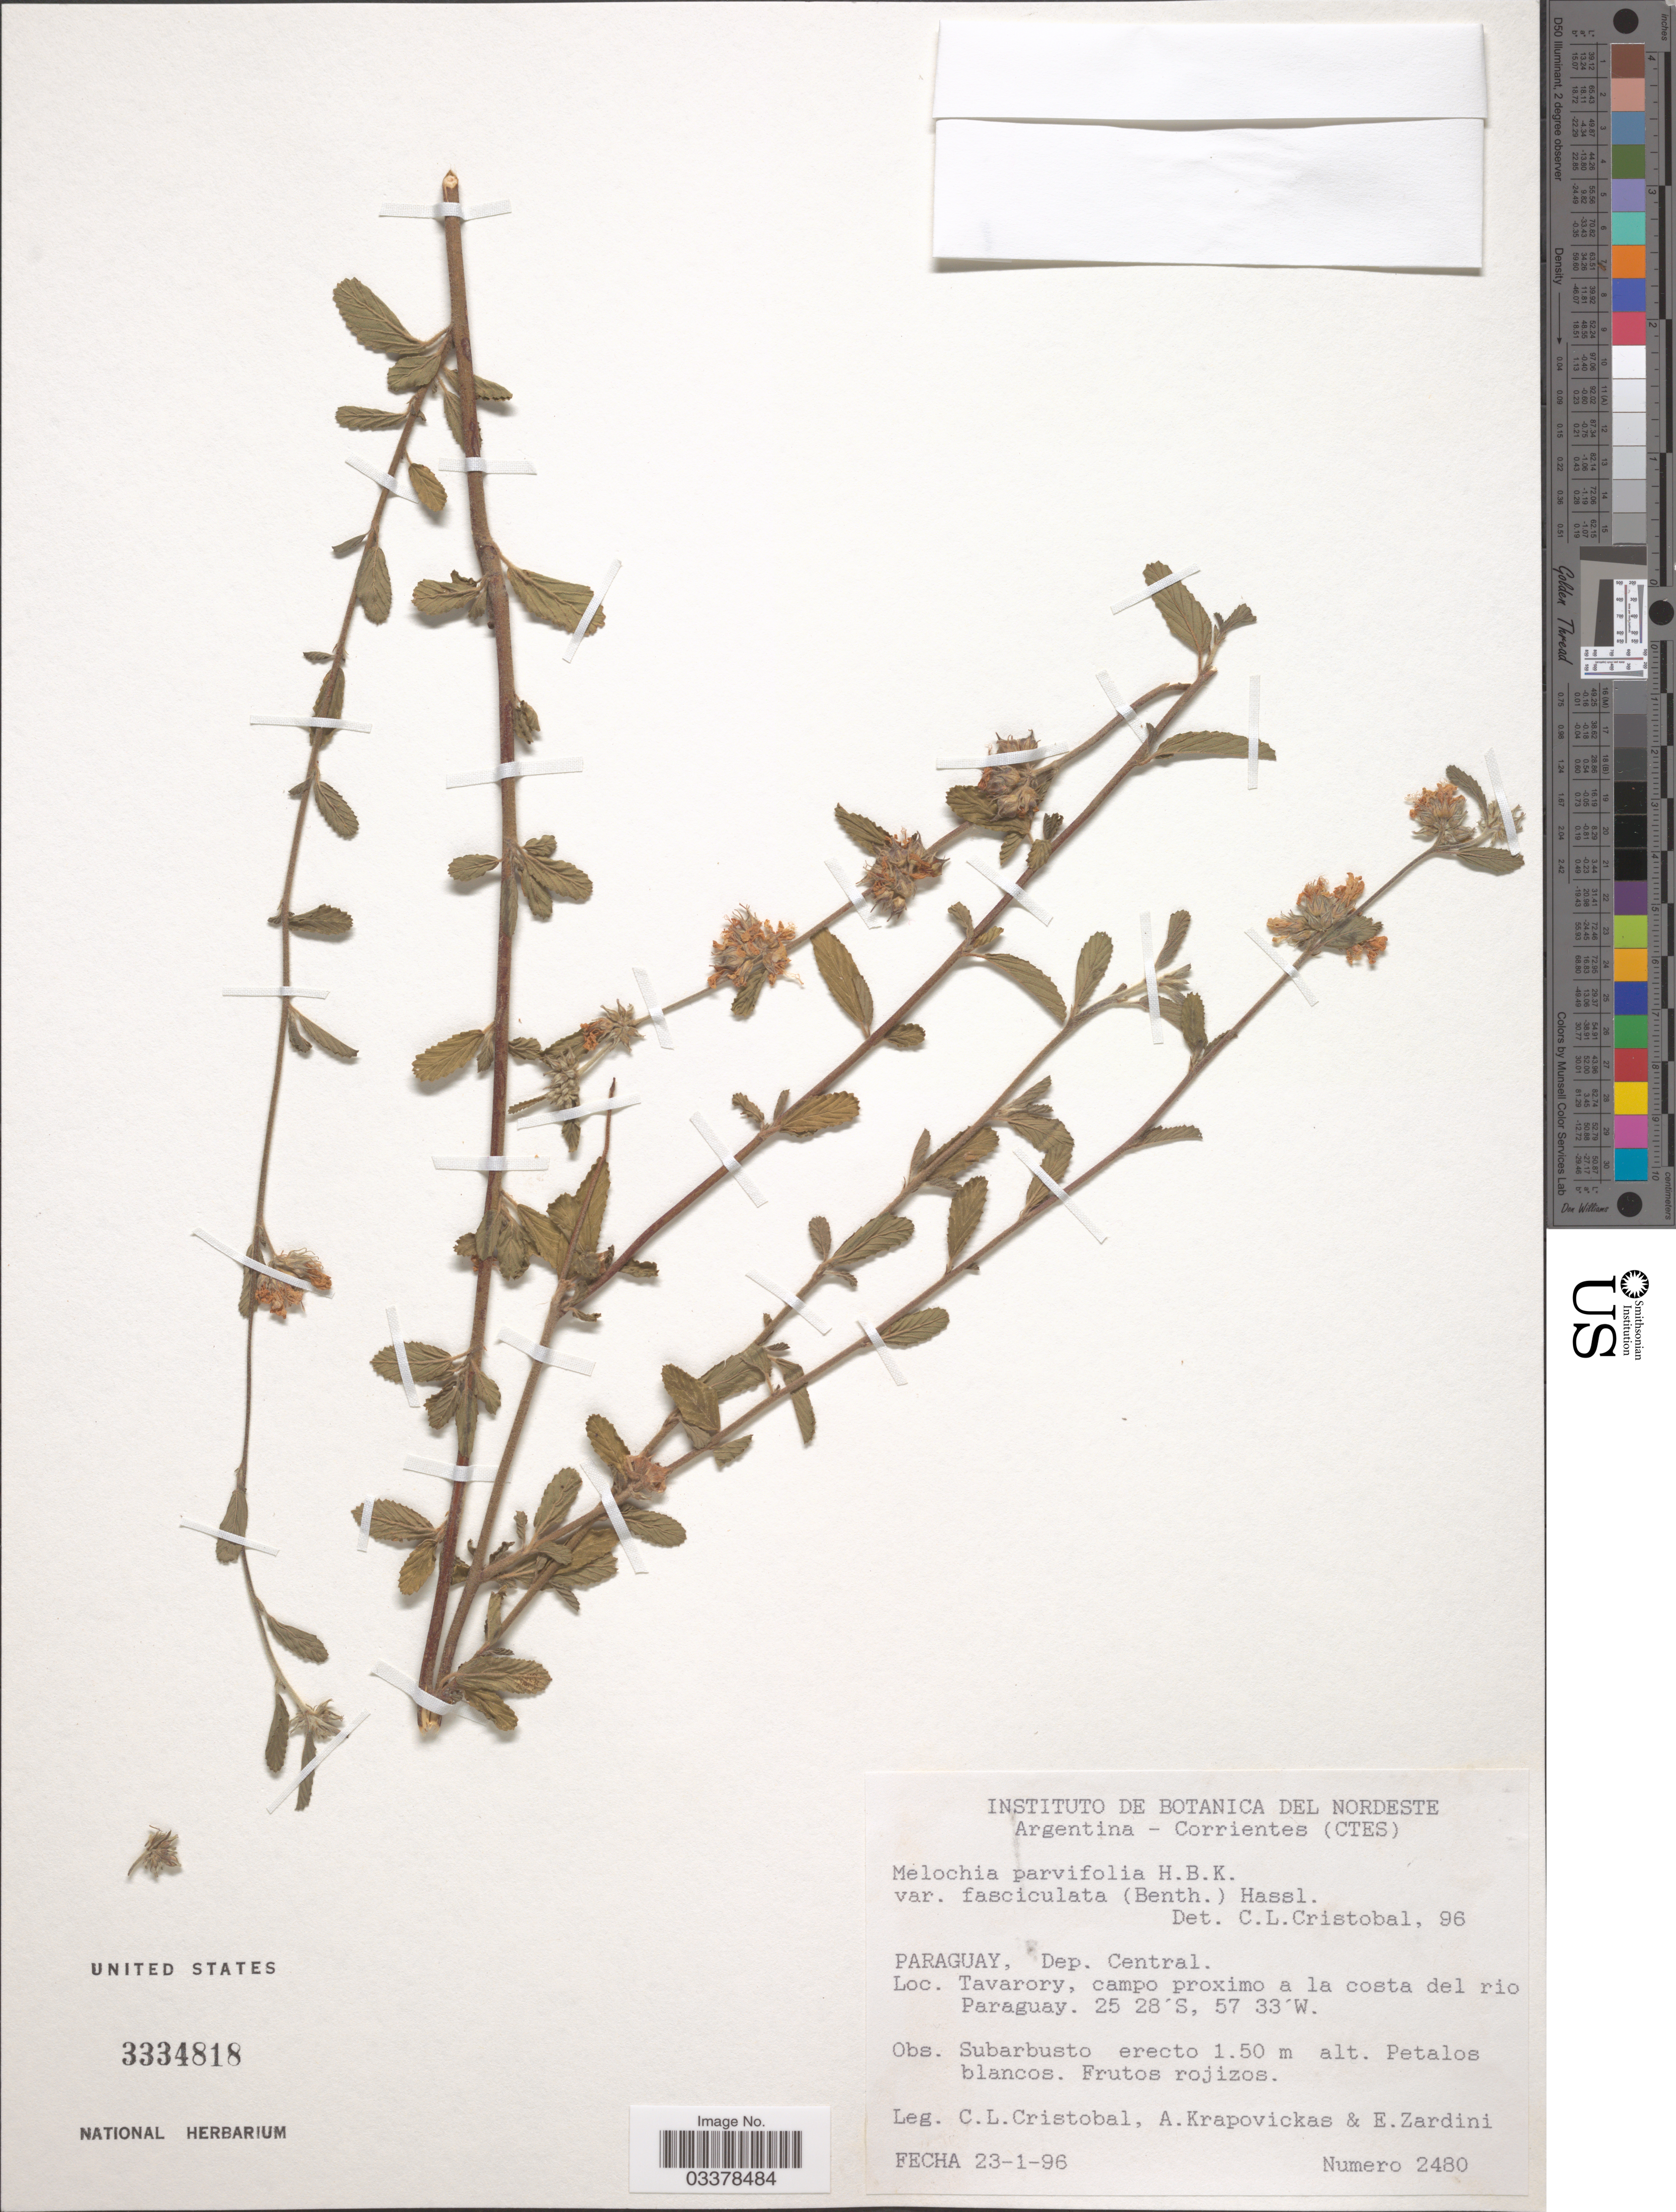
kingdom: Plantae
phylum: Tracheophyta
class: Magnoliopsida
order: Malvales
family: Malvaceae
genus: Melochia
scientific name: Melochia parvifolia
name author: Kunth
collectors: C. Cristobal, A. Krapovickas & E. Zardini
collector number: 2480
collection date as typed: Transcribed d/m/y: 23/1/96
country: Paraguay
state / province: Central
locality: Tavarory, campo proximo a la costa del rio Paraguay.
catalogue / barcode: US 3334818